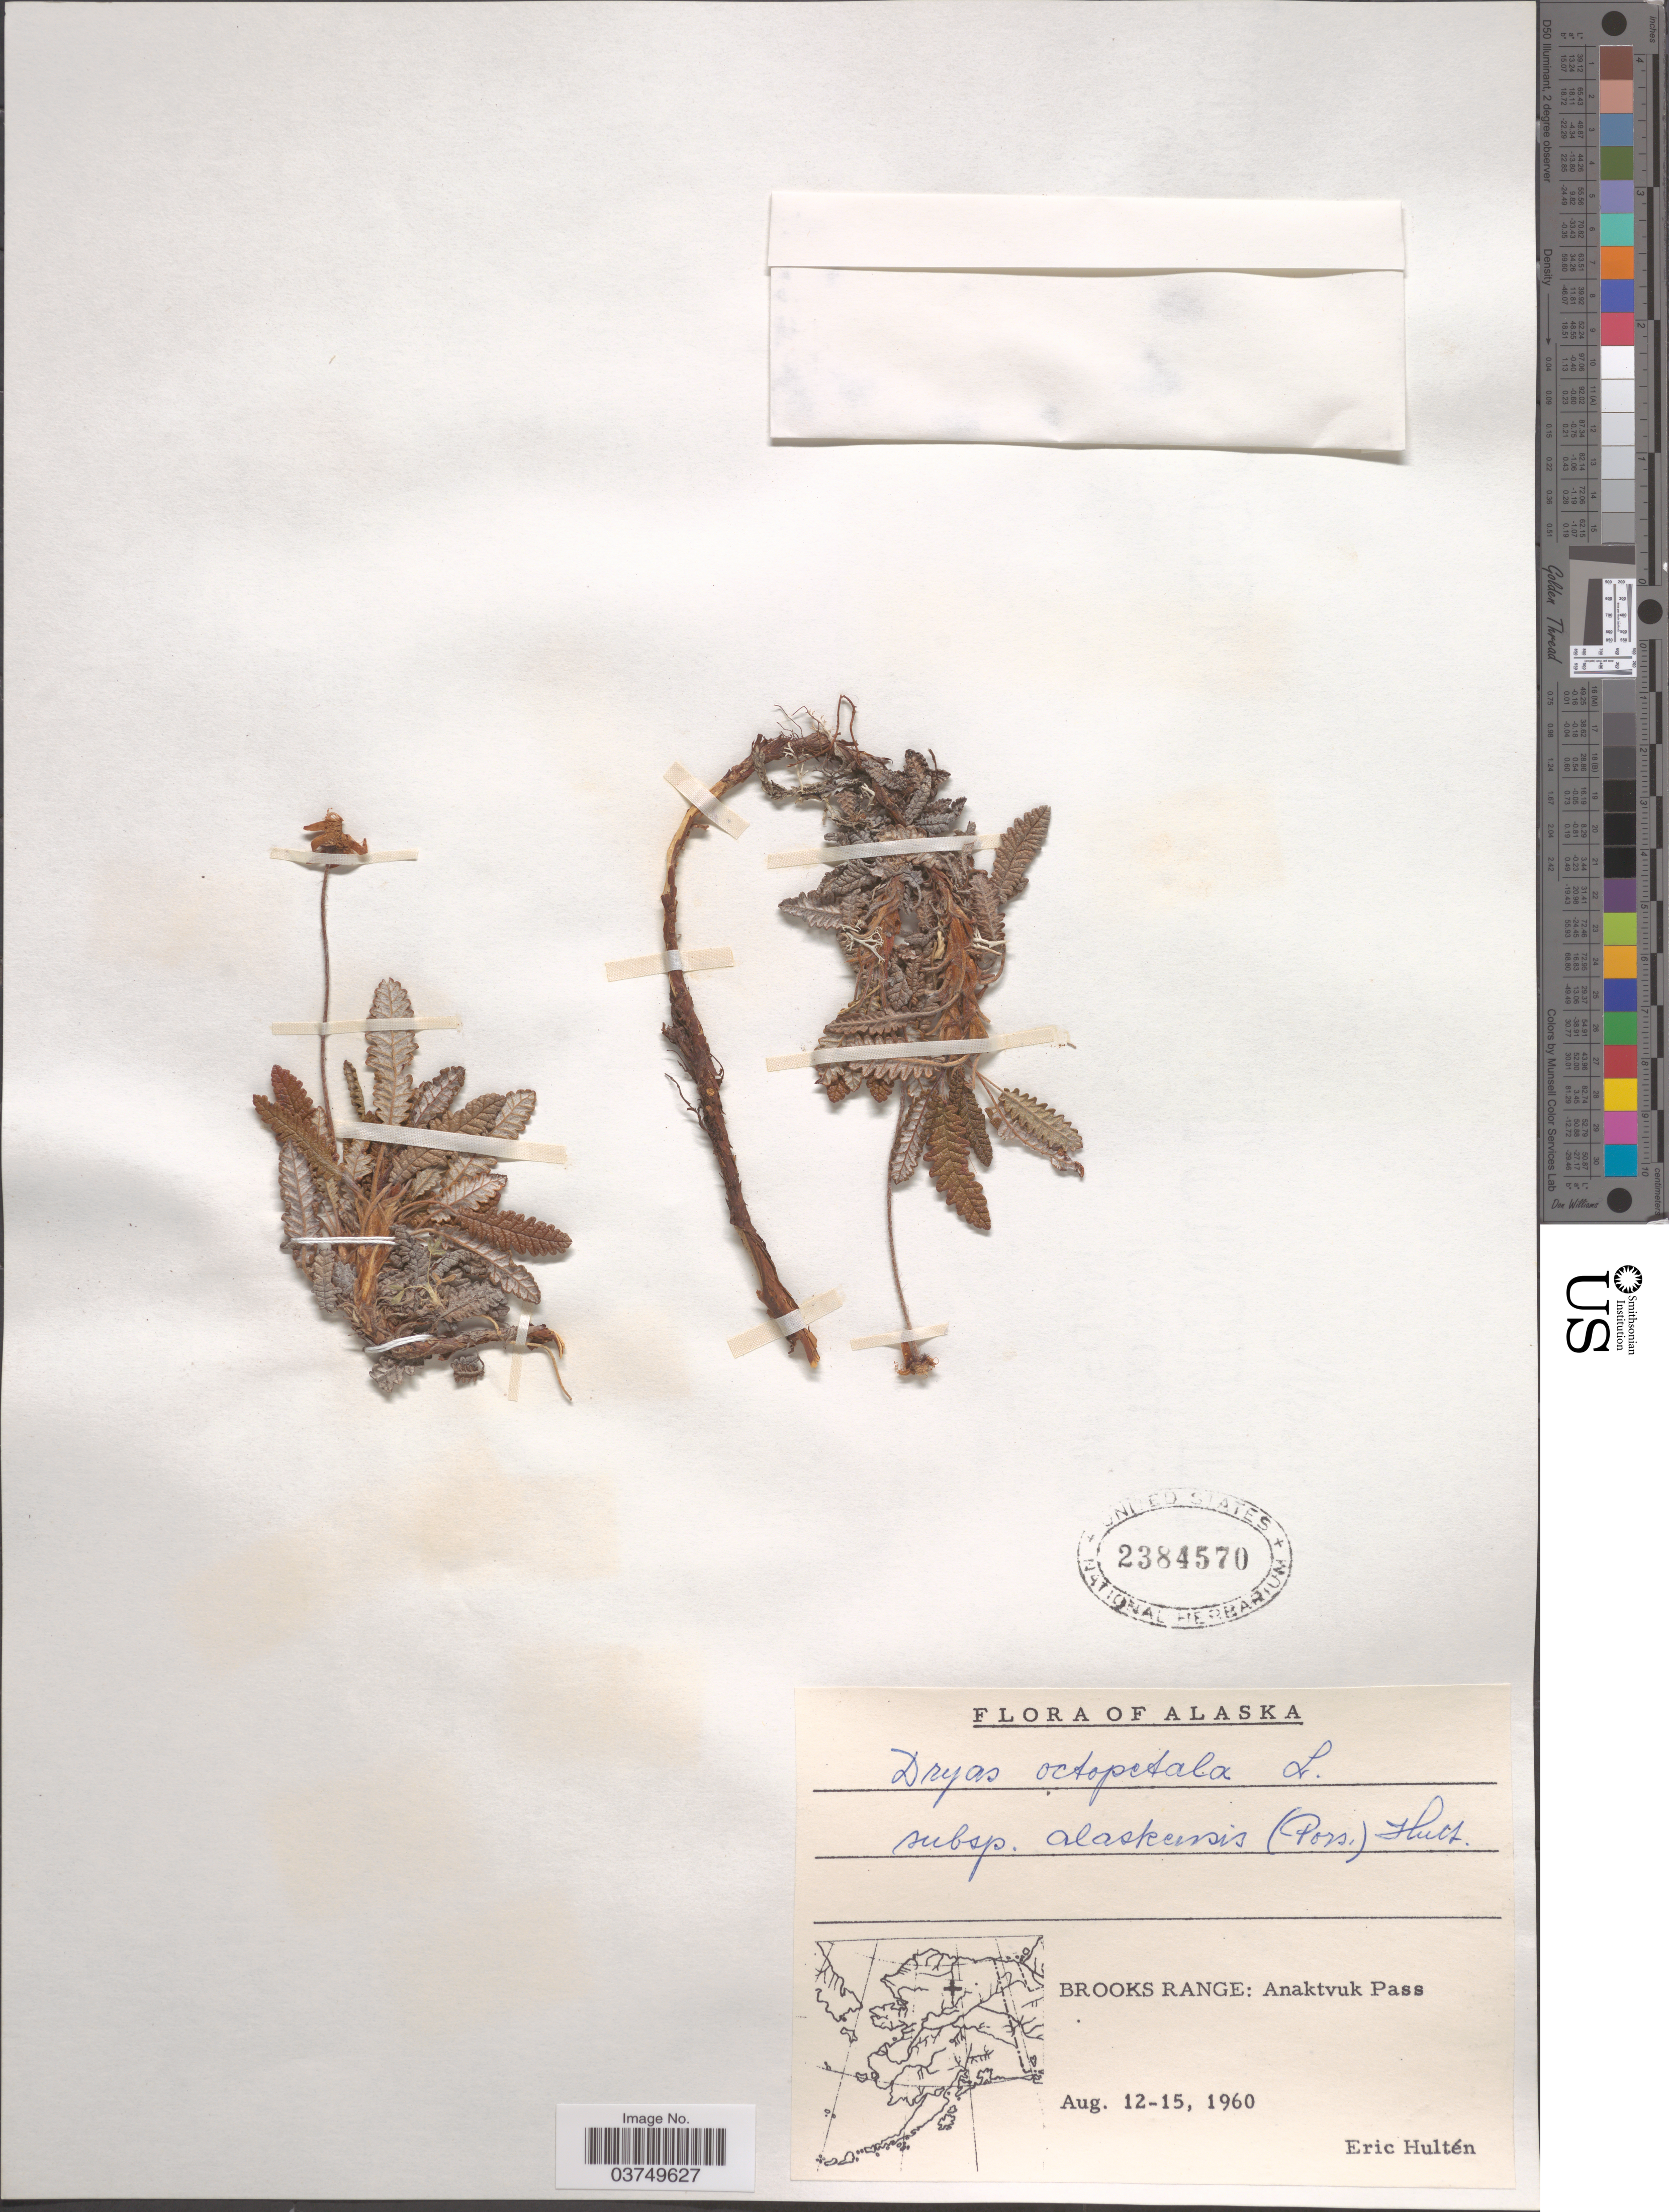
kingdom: Plantae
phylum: Tracheophyta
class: Magnoliopsida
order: Rosales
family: Rosaceae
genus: Dryas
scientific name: Dryas octopetala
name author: L.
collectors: E. G. Hultén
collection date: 1960-08-12/1960-08-15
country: United States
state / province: Alaska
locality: Brooks Range: Anaktvuk Pass.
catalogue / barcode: US 2384570